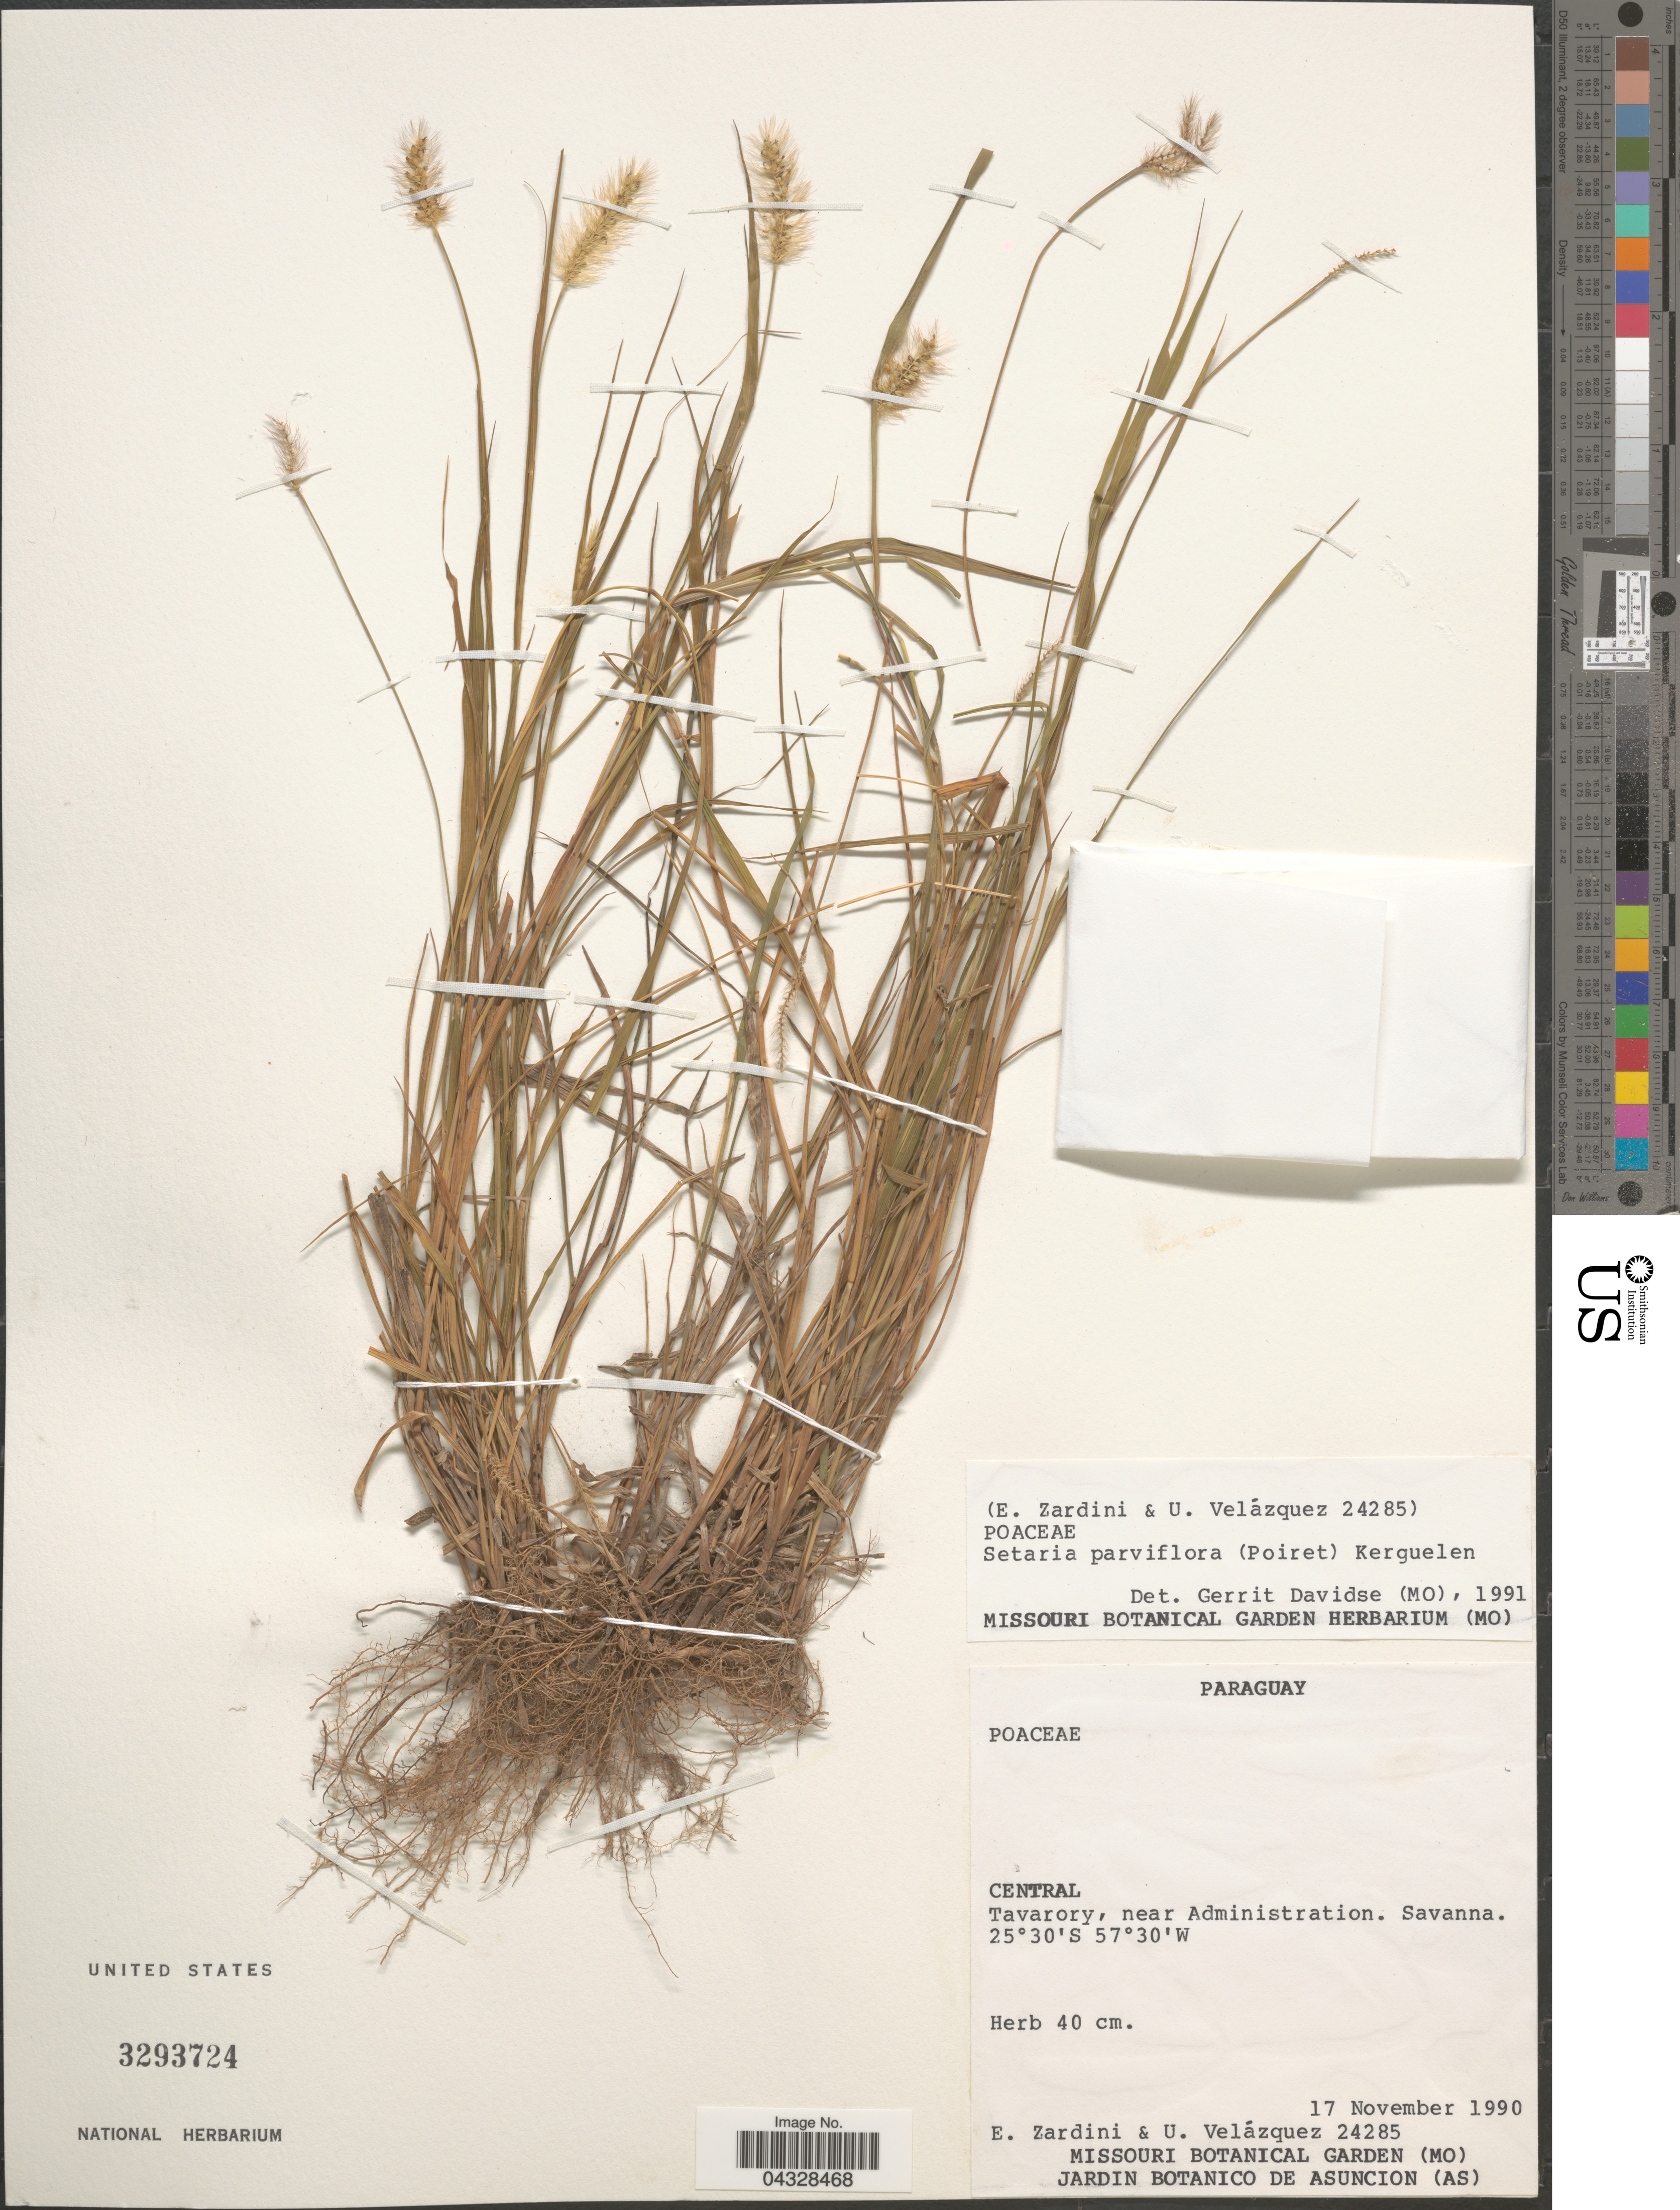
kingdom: Plantae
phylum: Tracheophyta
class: Liliopsida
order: Poales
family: Poaceae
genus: Setaria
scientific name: Setaria parviflora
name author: (Poir.) Kerguélen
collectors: E. Zardini & U. Velázquez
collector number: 24285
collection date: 1990-11-17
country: Paraguay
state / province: Central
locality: Tavarory, near Administration. Savanna.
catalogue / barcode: US 3293724